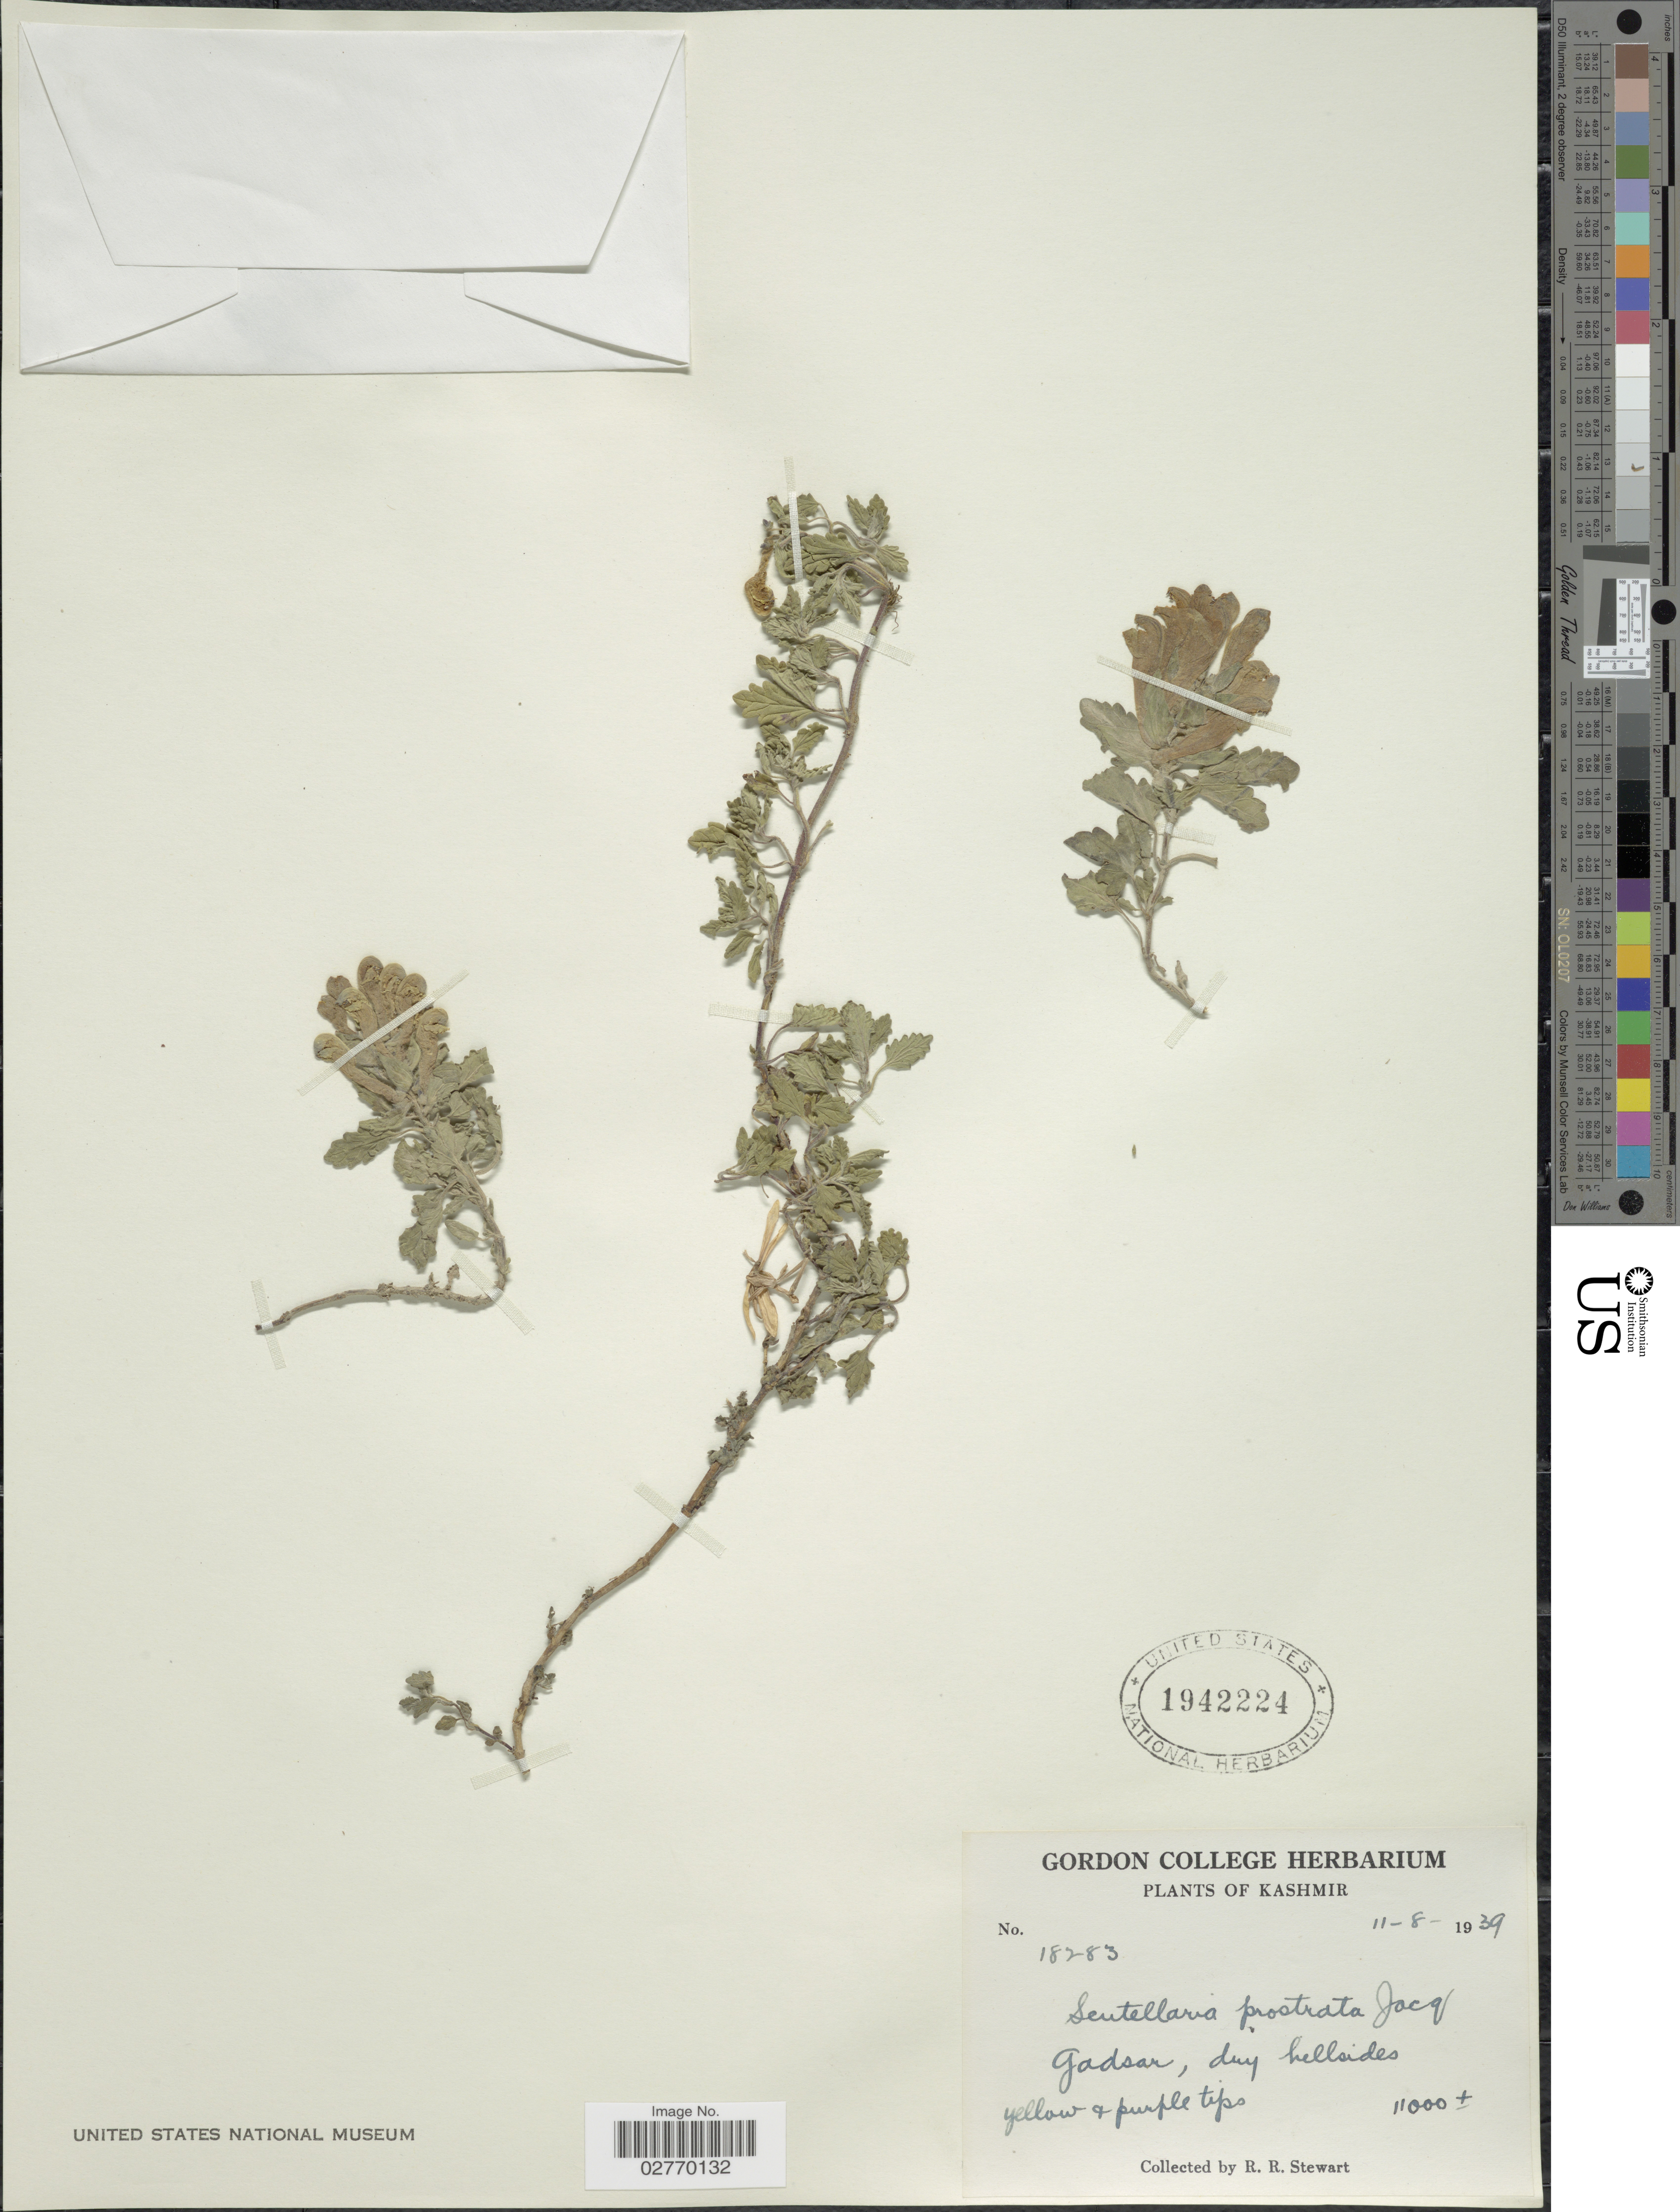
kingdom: Plantae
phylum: Tracheophyta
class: Magnoliopsida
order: Lamiales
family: Lamiaceae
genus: Scutellaria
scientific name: Scutellaria prostrata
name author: Jacquem. ex Benth.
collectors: R. R. Stewart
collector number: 18283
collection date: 1939-08-11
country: India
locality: Kashmir, Gadsar.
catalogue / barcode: US 1942224